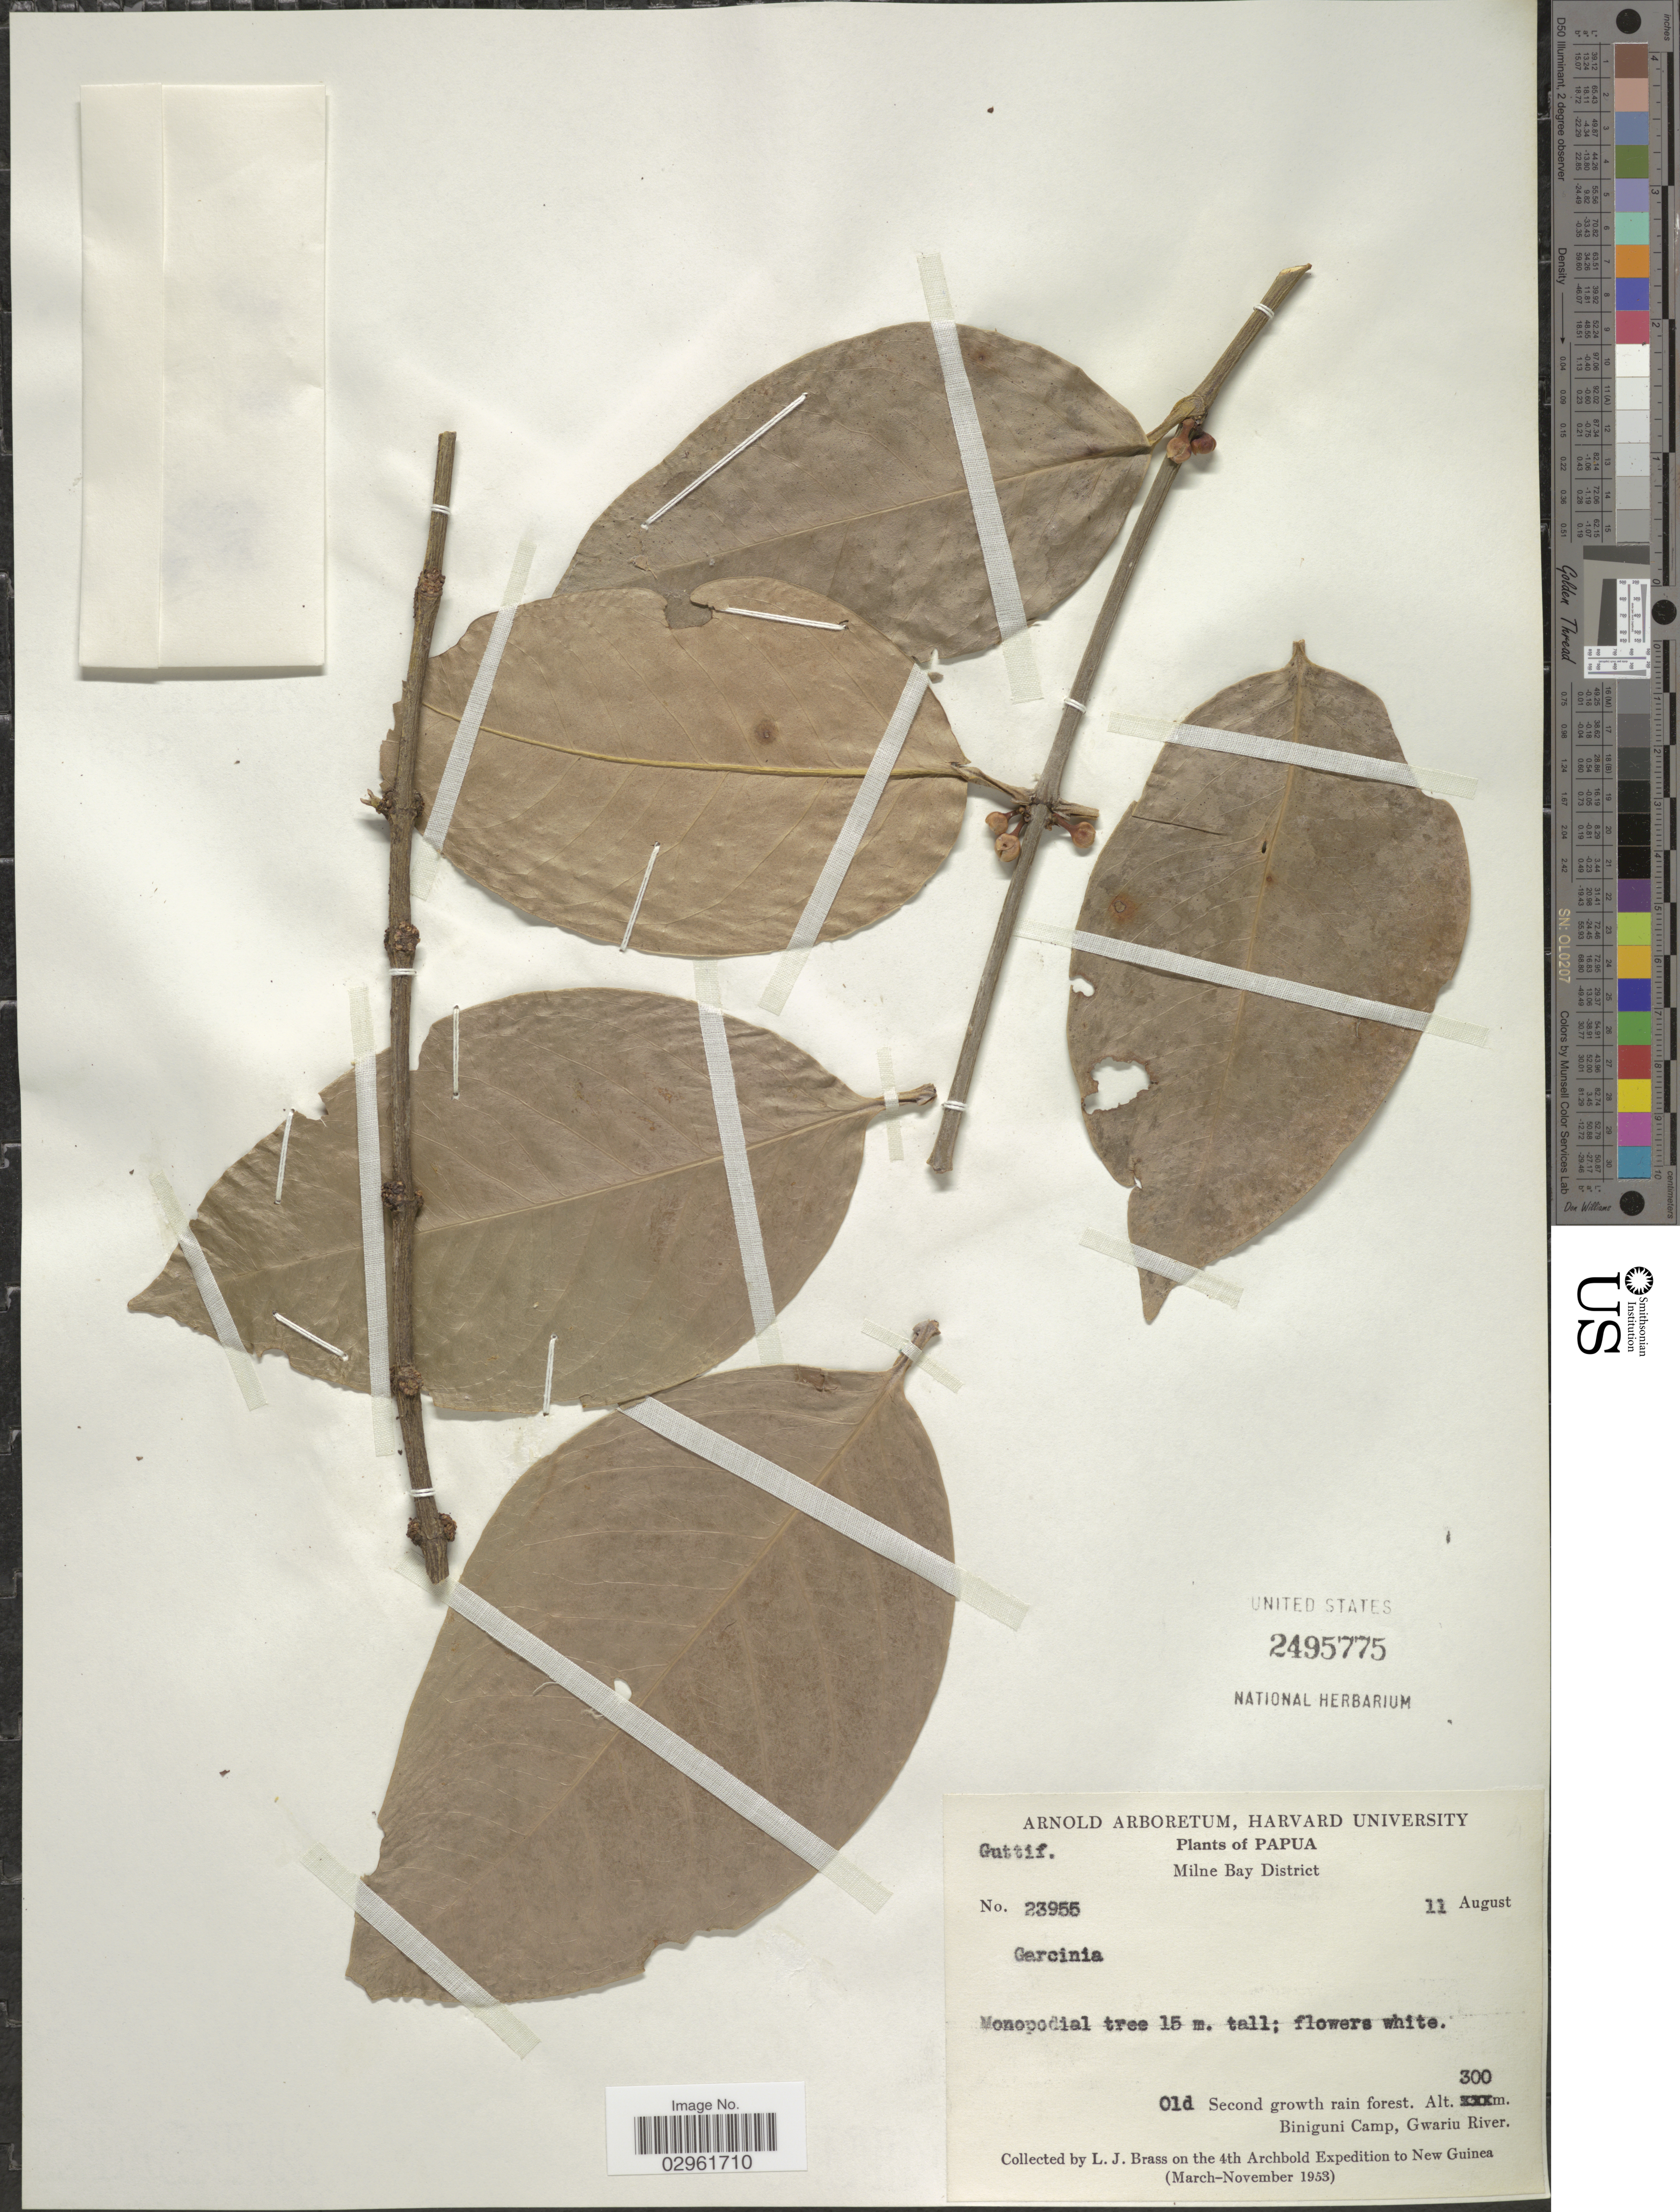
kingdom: Plantae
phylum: Tracheophyta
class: Magnoliopsida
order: Malpighiales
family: Clusiaceae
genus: Garcinia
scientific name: Garcinia sp.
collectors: L. J. Brass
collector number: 23955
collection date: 1953-08-11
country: Papua New Guinea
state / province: Milne Bay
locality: Milne Bay District. Biniguni Camp, Gwariu River. New Guinea.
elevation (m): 300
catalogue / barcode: US 2495775